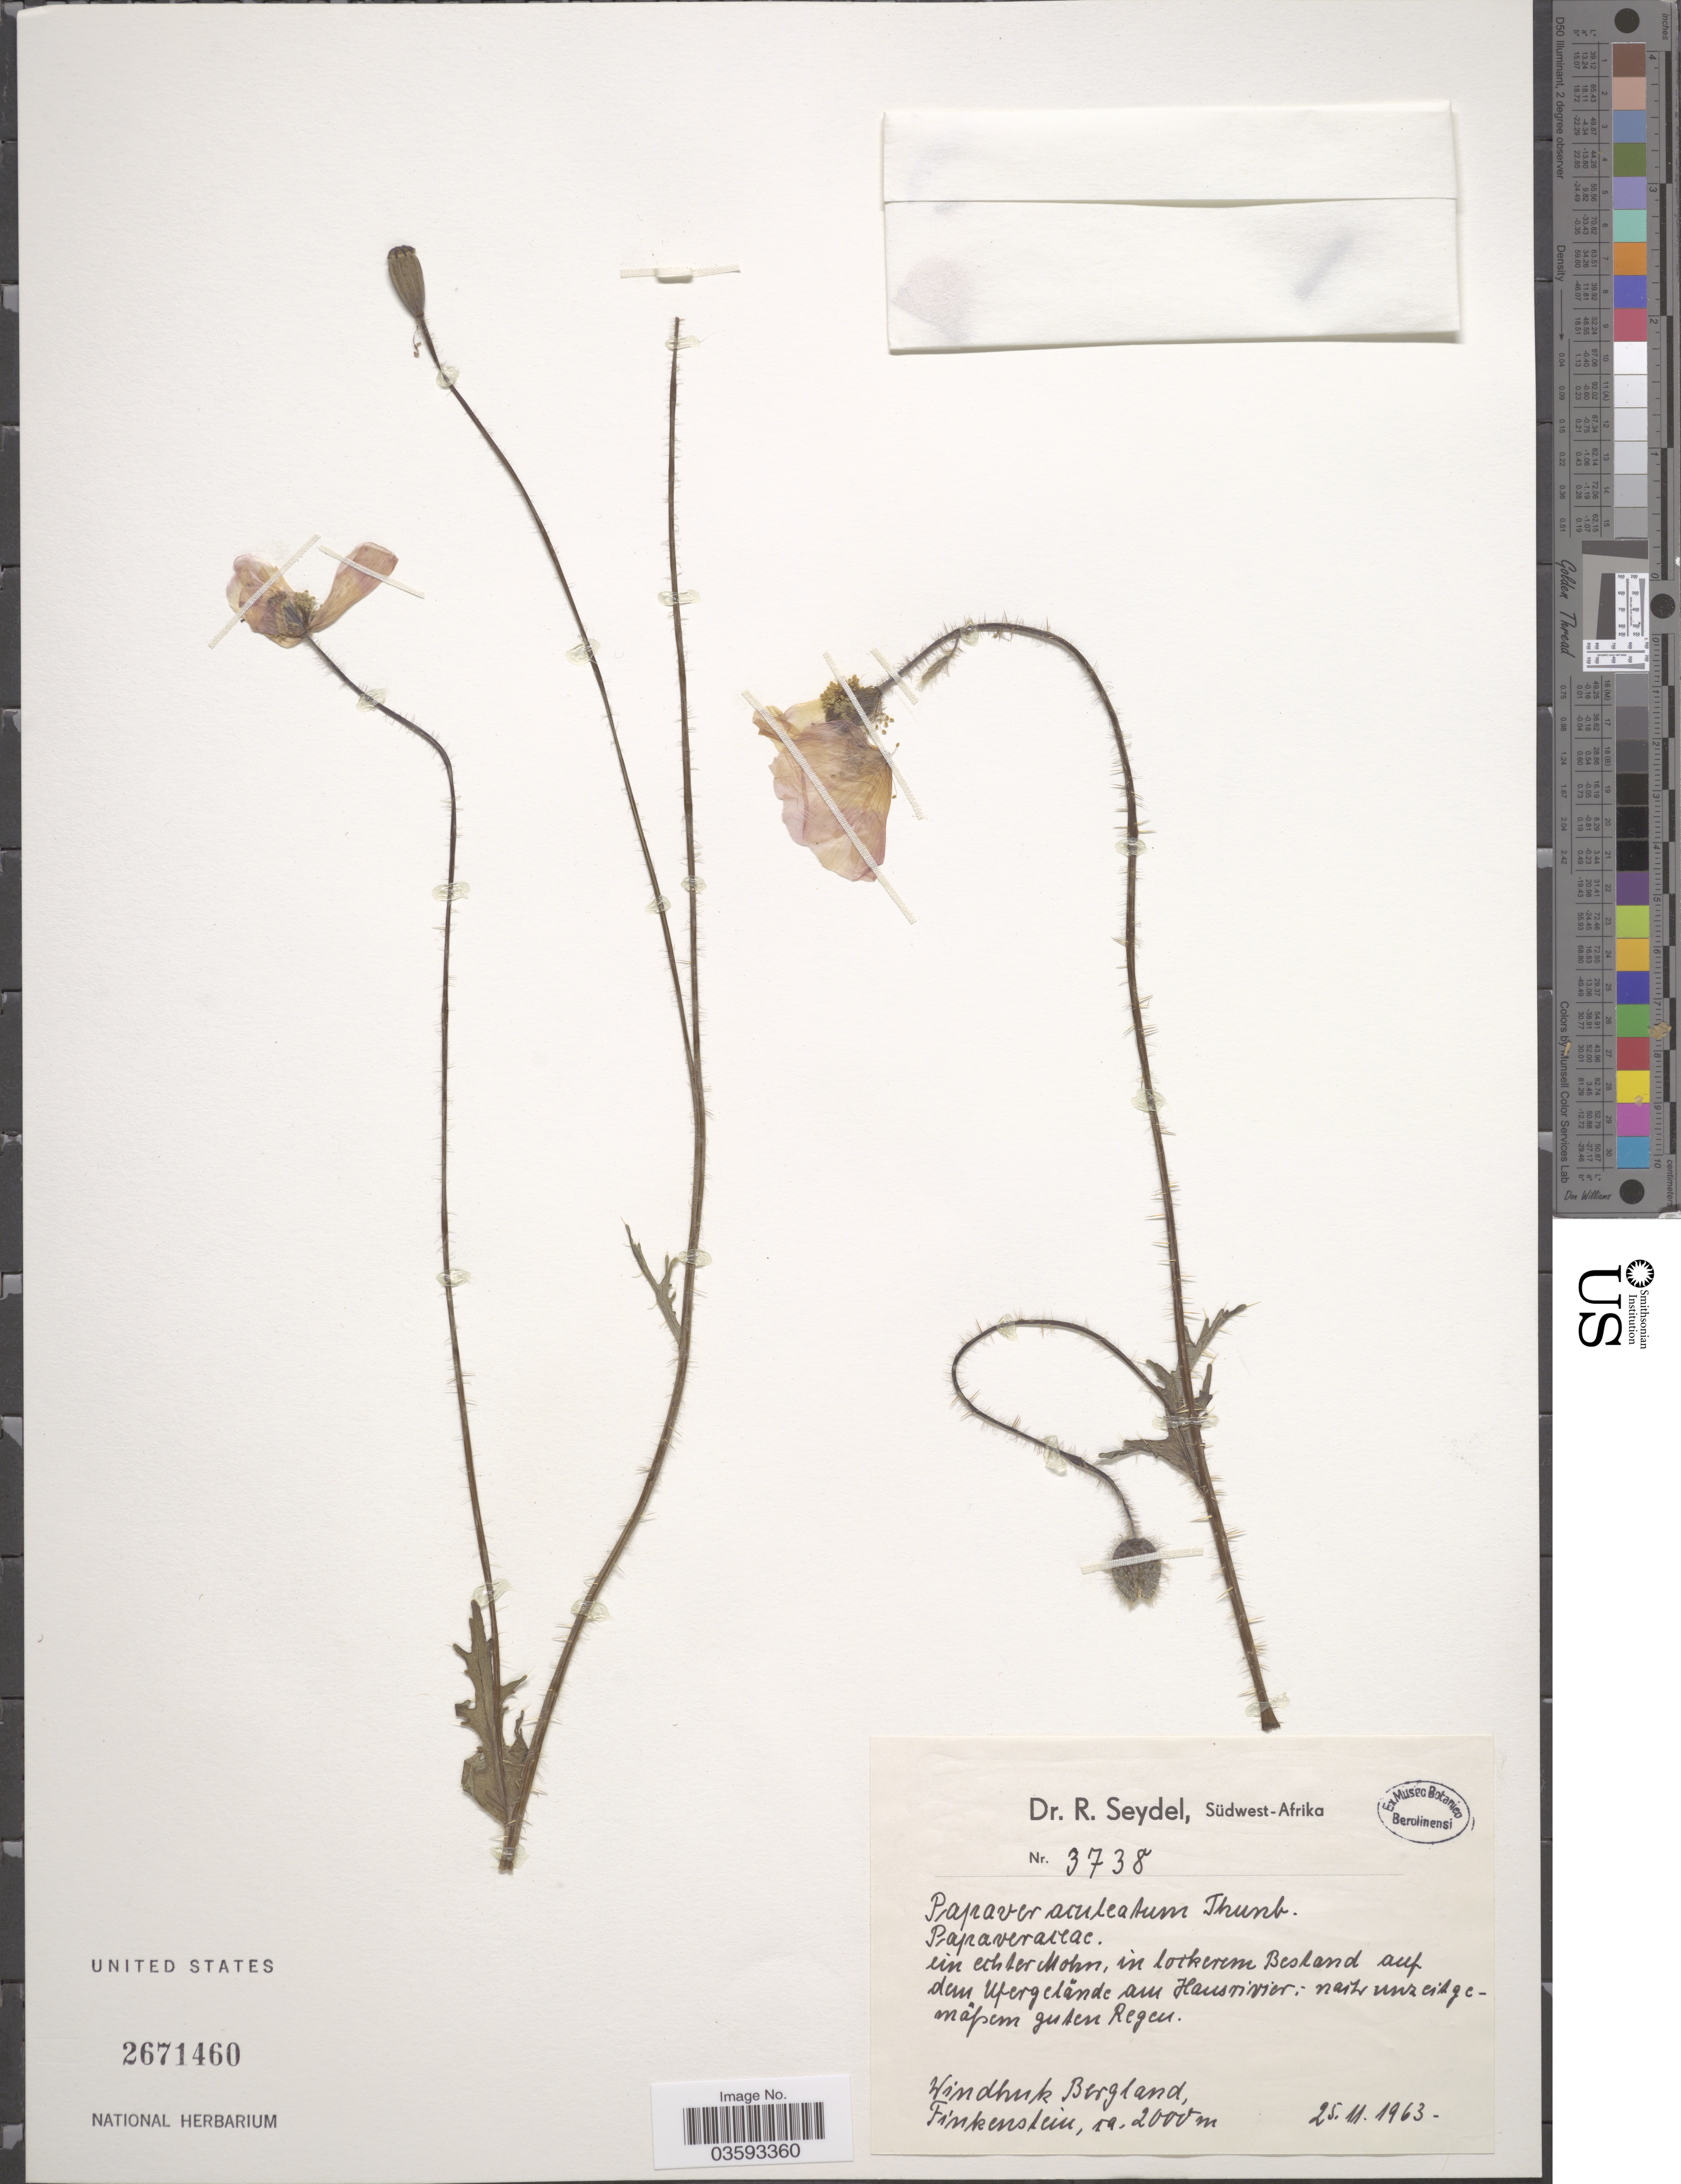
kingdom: Plantae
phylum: Tracheophyta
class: Magnoliopsida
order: Ranunculales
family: Papaveraceae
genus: Papaver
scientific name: Papaver aculeatum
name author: Thunb.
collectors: R. Seydel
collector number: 3738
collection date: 1963-11-25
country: Namibia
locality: Südwest-Afrika. Windhuk Bergland, Finkenstein.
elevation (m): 2000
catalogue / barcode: US 2671460